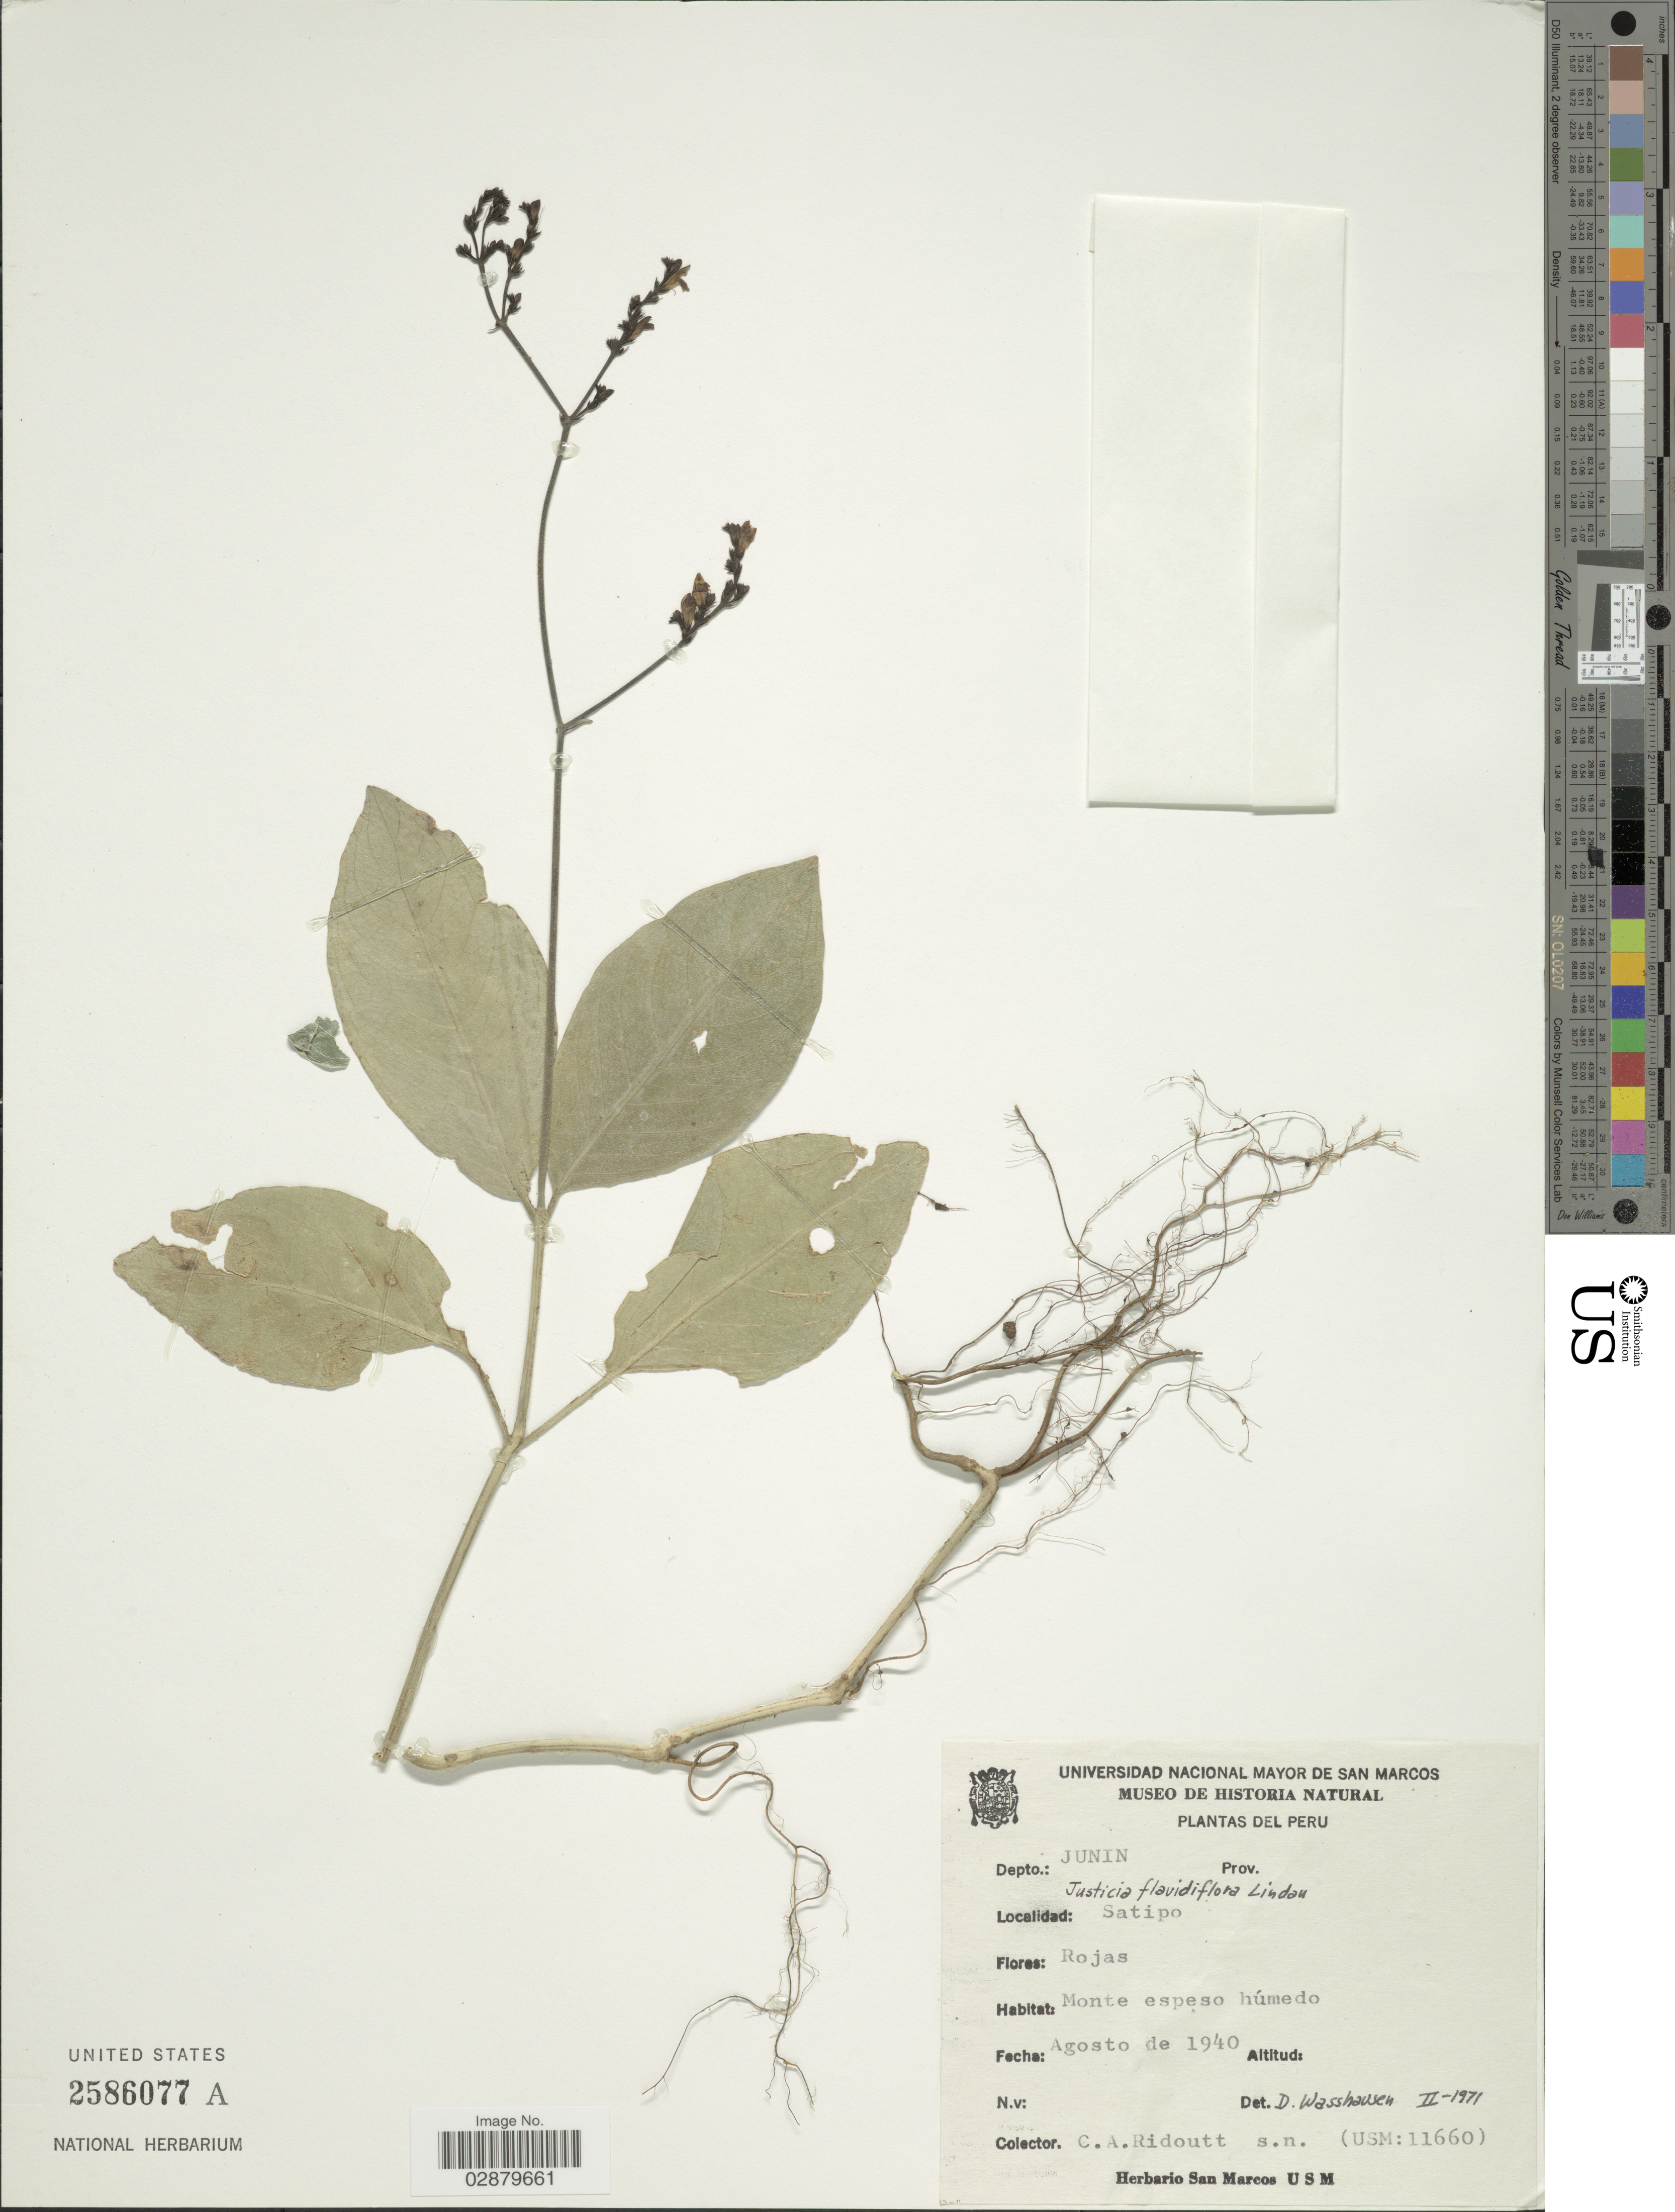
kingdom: Plantae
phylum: Tracheophyta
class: Magnoliopsida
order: Lamiales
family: Acanthaceae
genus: Justicia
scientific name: Justicia lineolata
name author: Ruiz & Pav.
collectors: C. Ridoutt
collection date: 1940-08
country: Peru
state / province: Junín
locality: Depto.: Junin. Satipo.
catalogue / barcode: US 2586077A